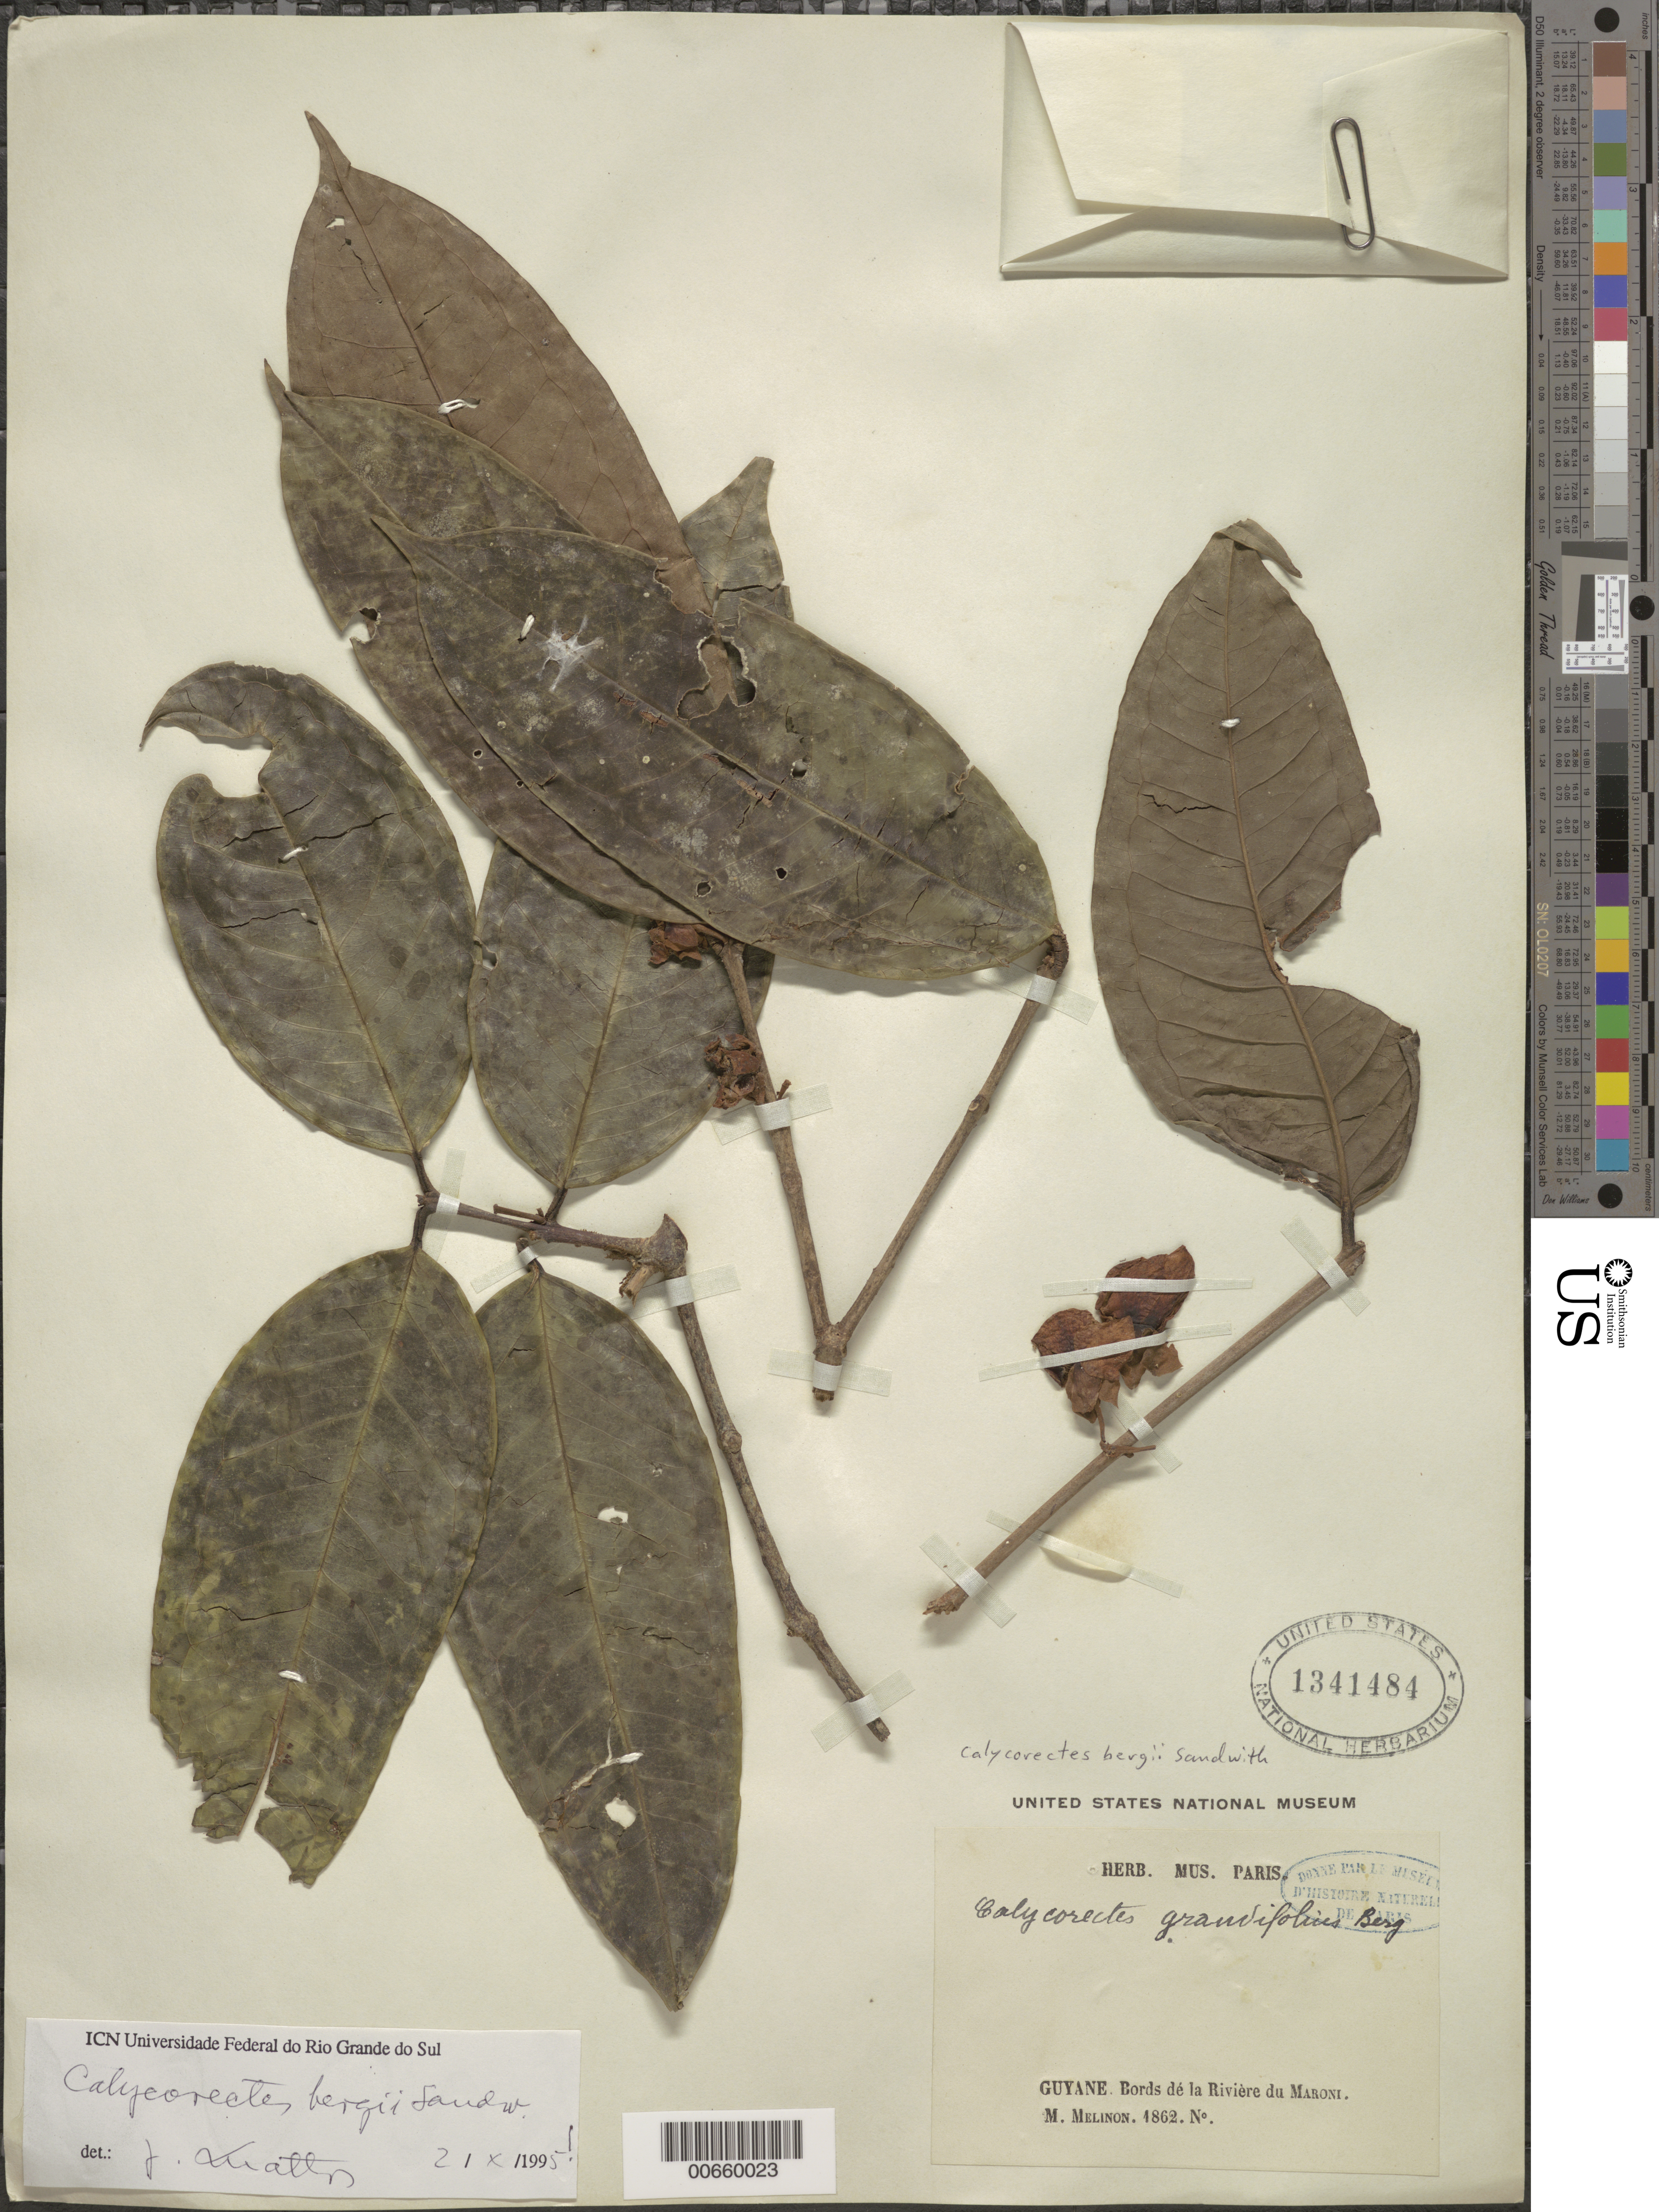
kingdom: Plantae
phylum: Tracheophyta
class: Magnoliopsida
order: Myrtales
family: Myrtaceae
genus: Eugenia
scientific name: Eugenia neolatifolia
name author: Sobral & M.A.D. Souza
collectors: E. Mélinon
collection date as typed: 1862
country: French Guiana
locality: Maroni R.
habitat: Along river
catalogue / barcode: US 1341484